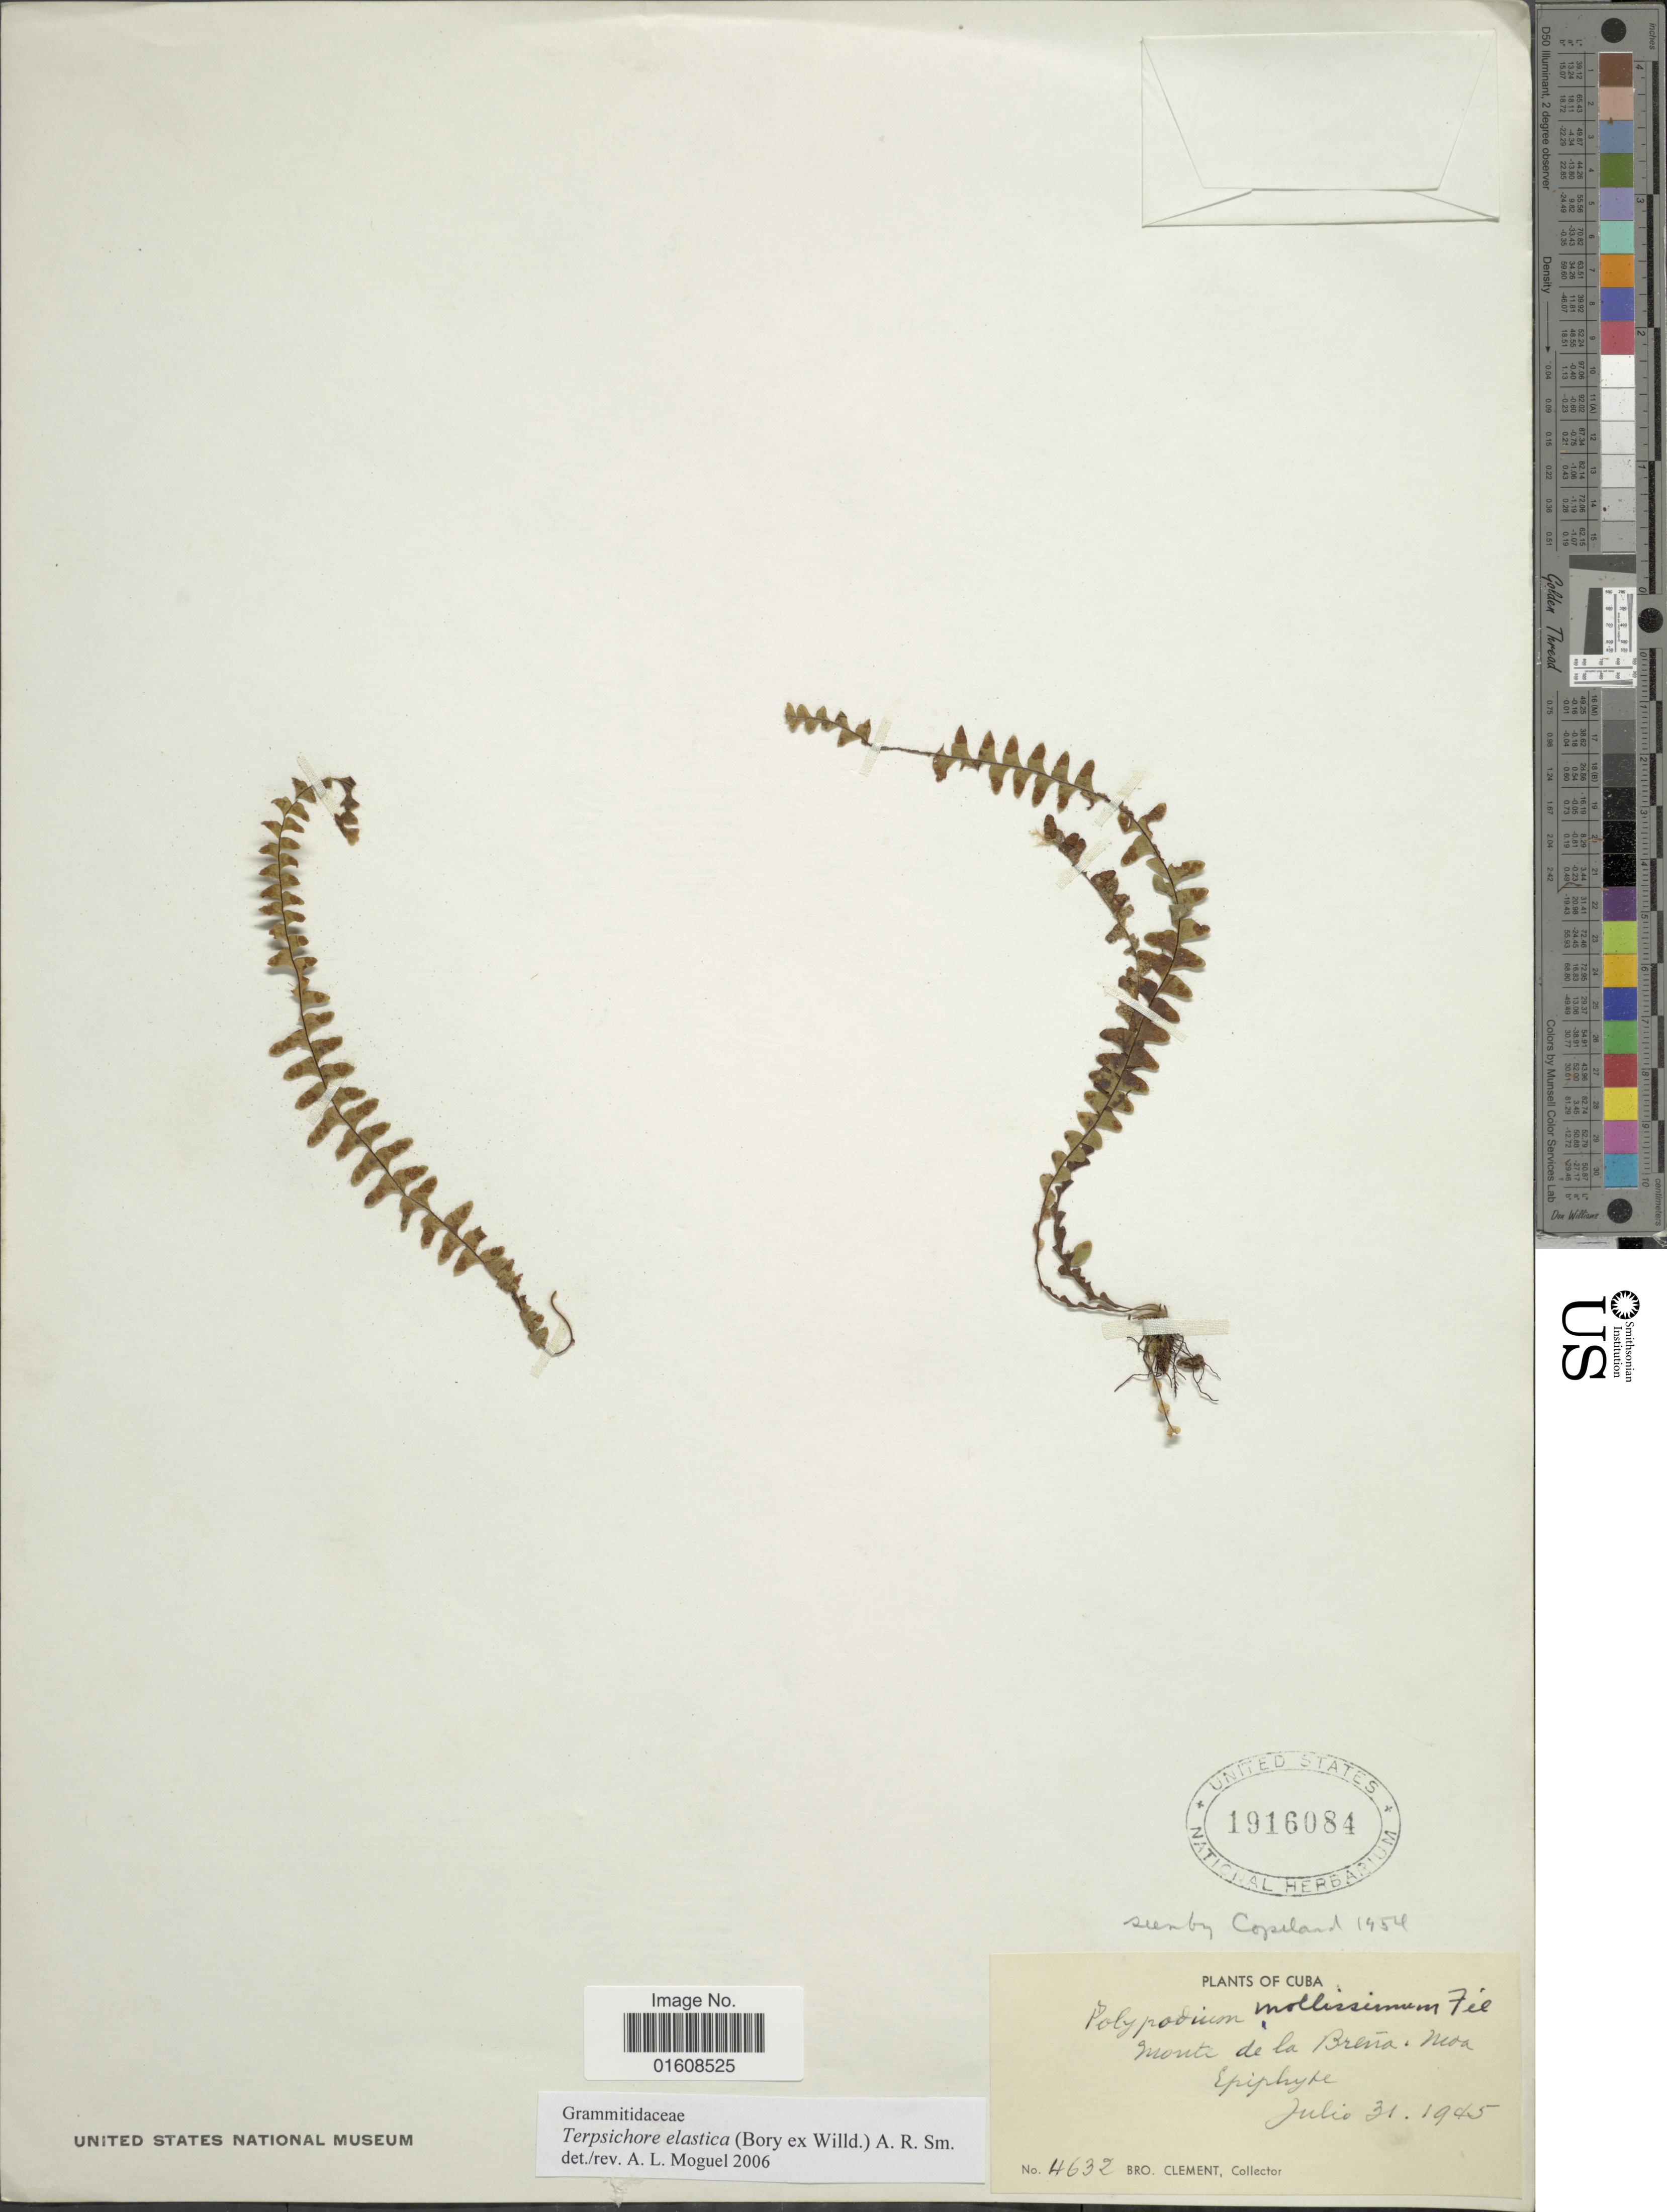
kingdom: Plantae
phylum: Tracheophyta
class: Polypodiopsida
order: Polypodiales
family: Polypodiaceae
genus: Alansmia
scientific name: Alansmia elastica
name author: (Bory ex Willd.) Moguel & M. Kessler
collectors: B. Clement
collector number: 4632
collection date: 1945-07-31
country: Cuba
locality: Monte de la Brena. Moa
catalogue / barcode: US 1916084